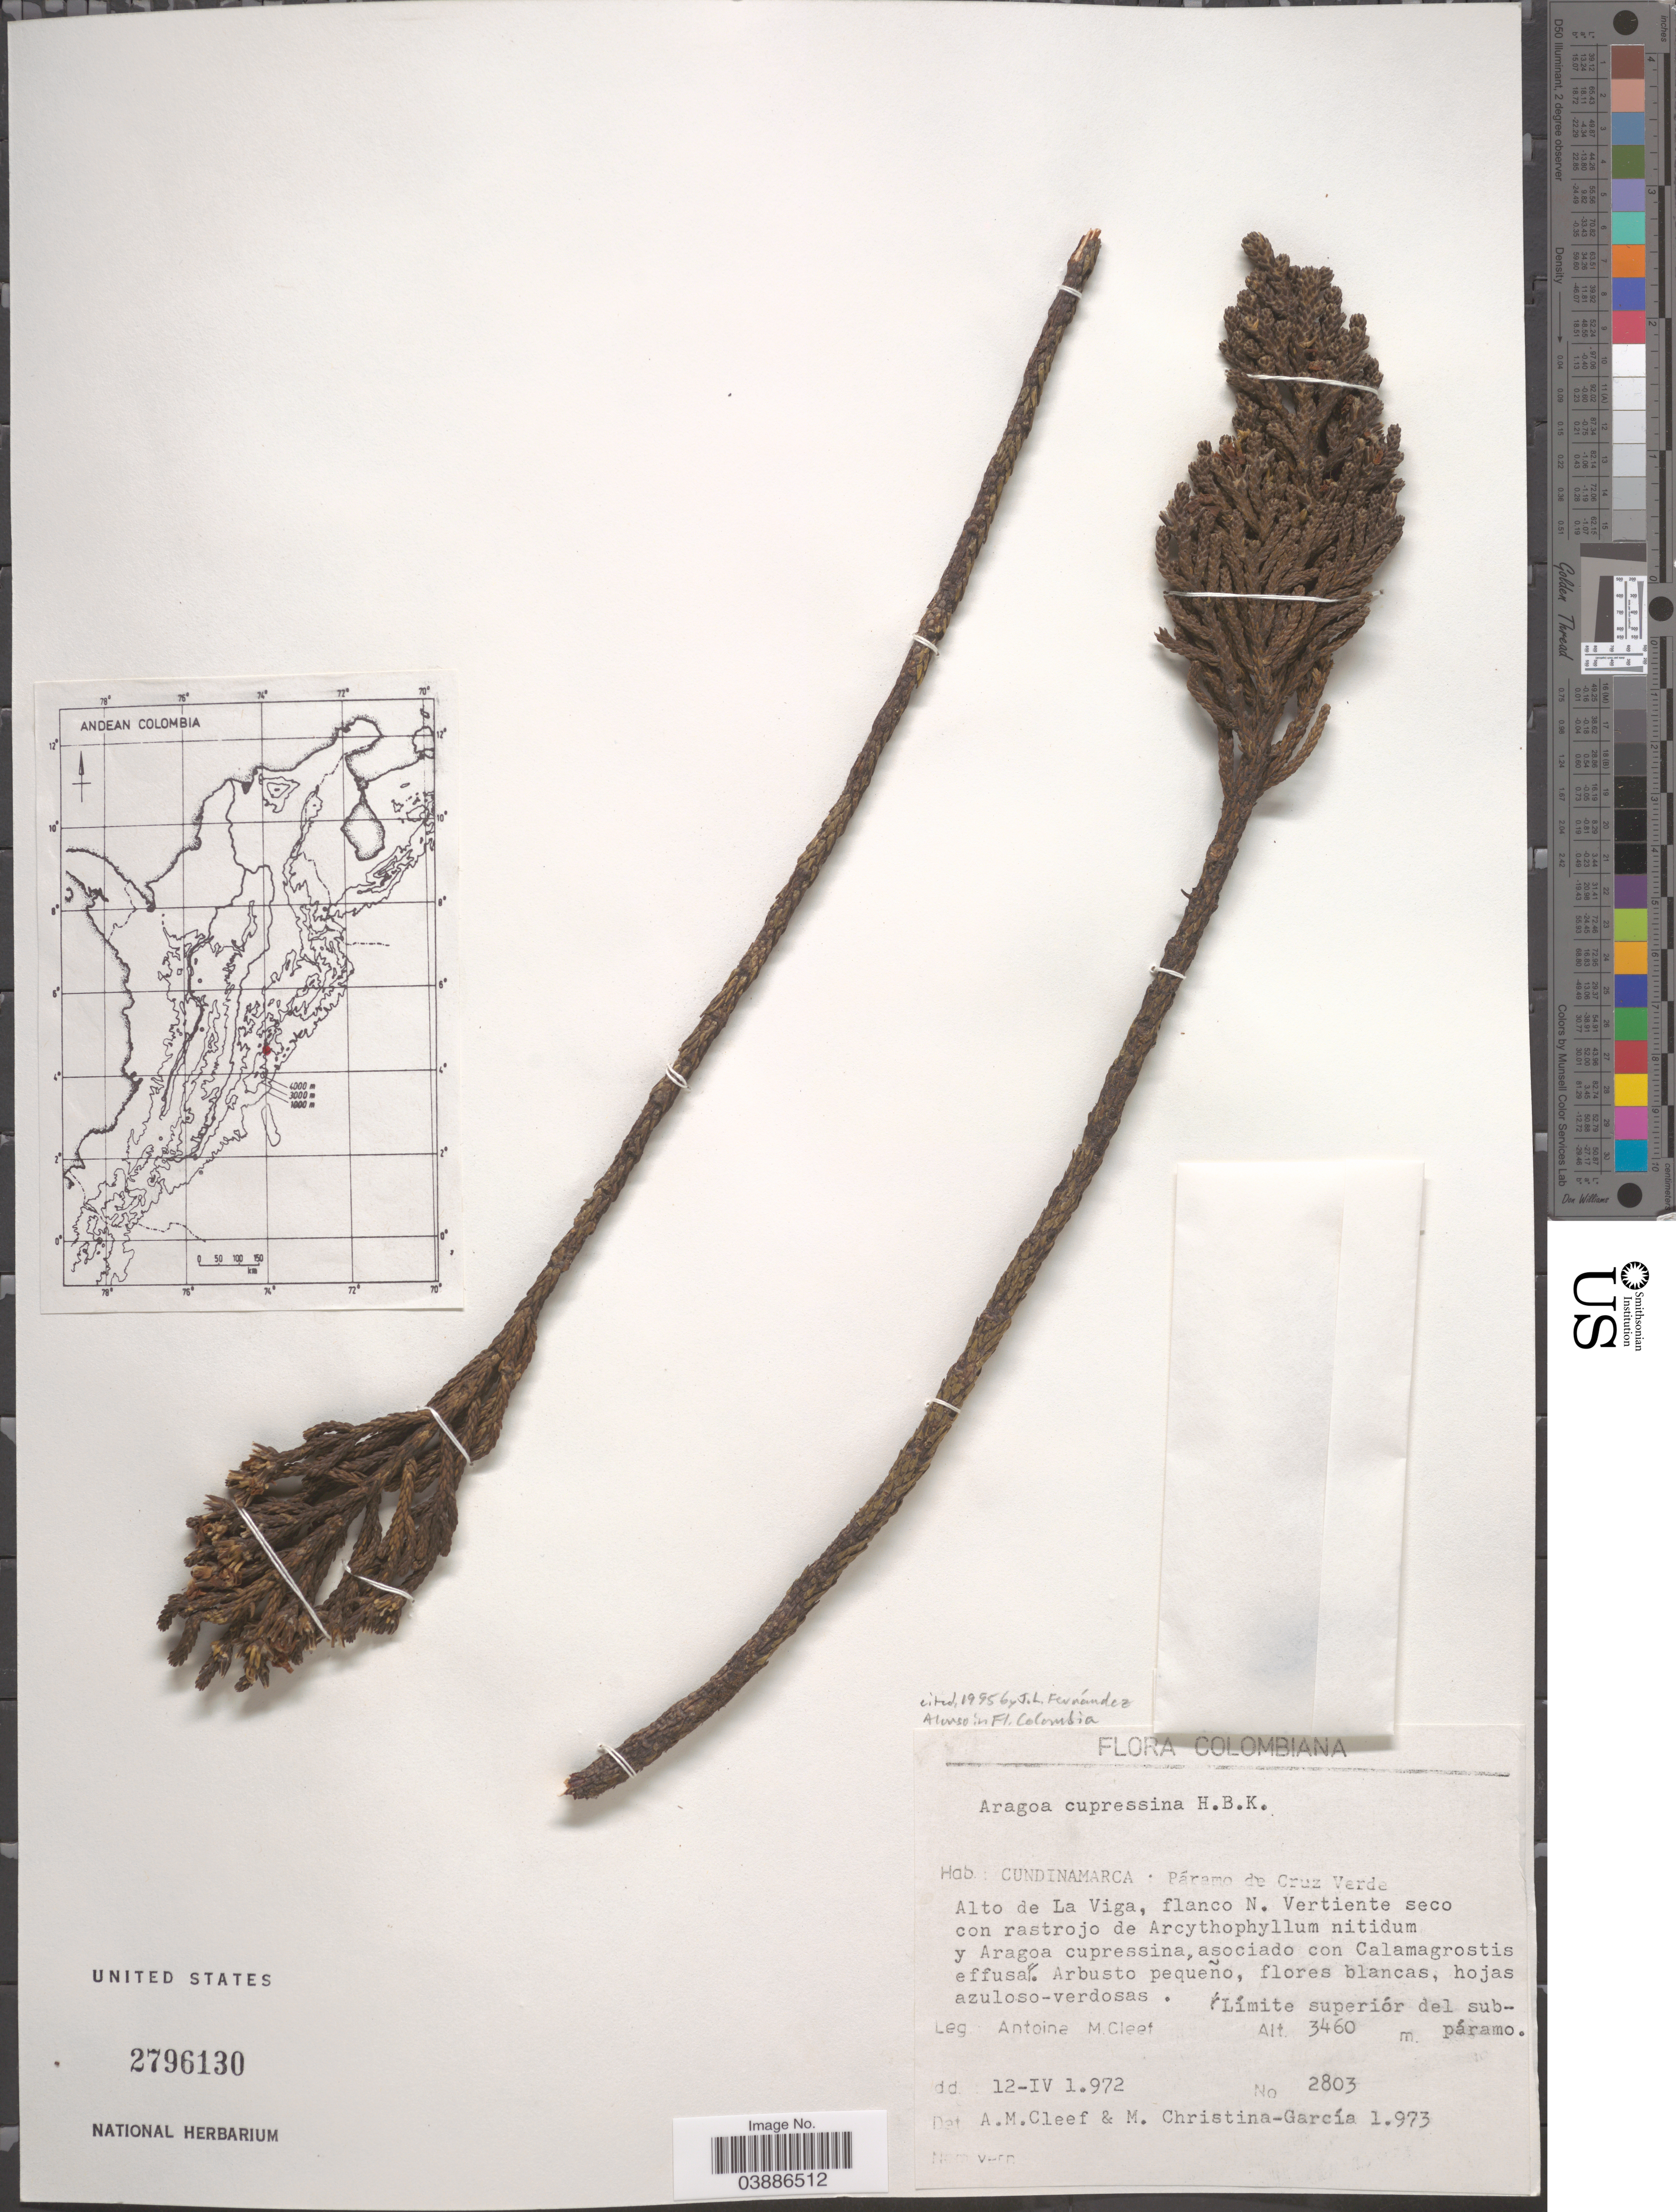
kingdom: Plantae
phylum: Tracheophyta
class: Magnoliopsida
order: Lamiales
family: Plantaginaceae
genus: Aragoa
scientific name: Aragoa cupressina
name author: Kunth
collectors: A. M. Cleef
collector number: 2803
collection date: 1972-04-12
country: Colombia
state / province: Cundinamarca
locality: Páramo de Cruz Verde. Alto de La Viga, flanco N. Vertiente seco con rastrojo de Arcythophyllum y Aragoa cupressina, asociado con Calamagrostis effusal.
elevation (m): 3460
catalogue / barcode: US 2796130